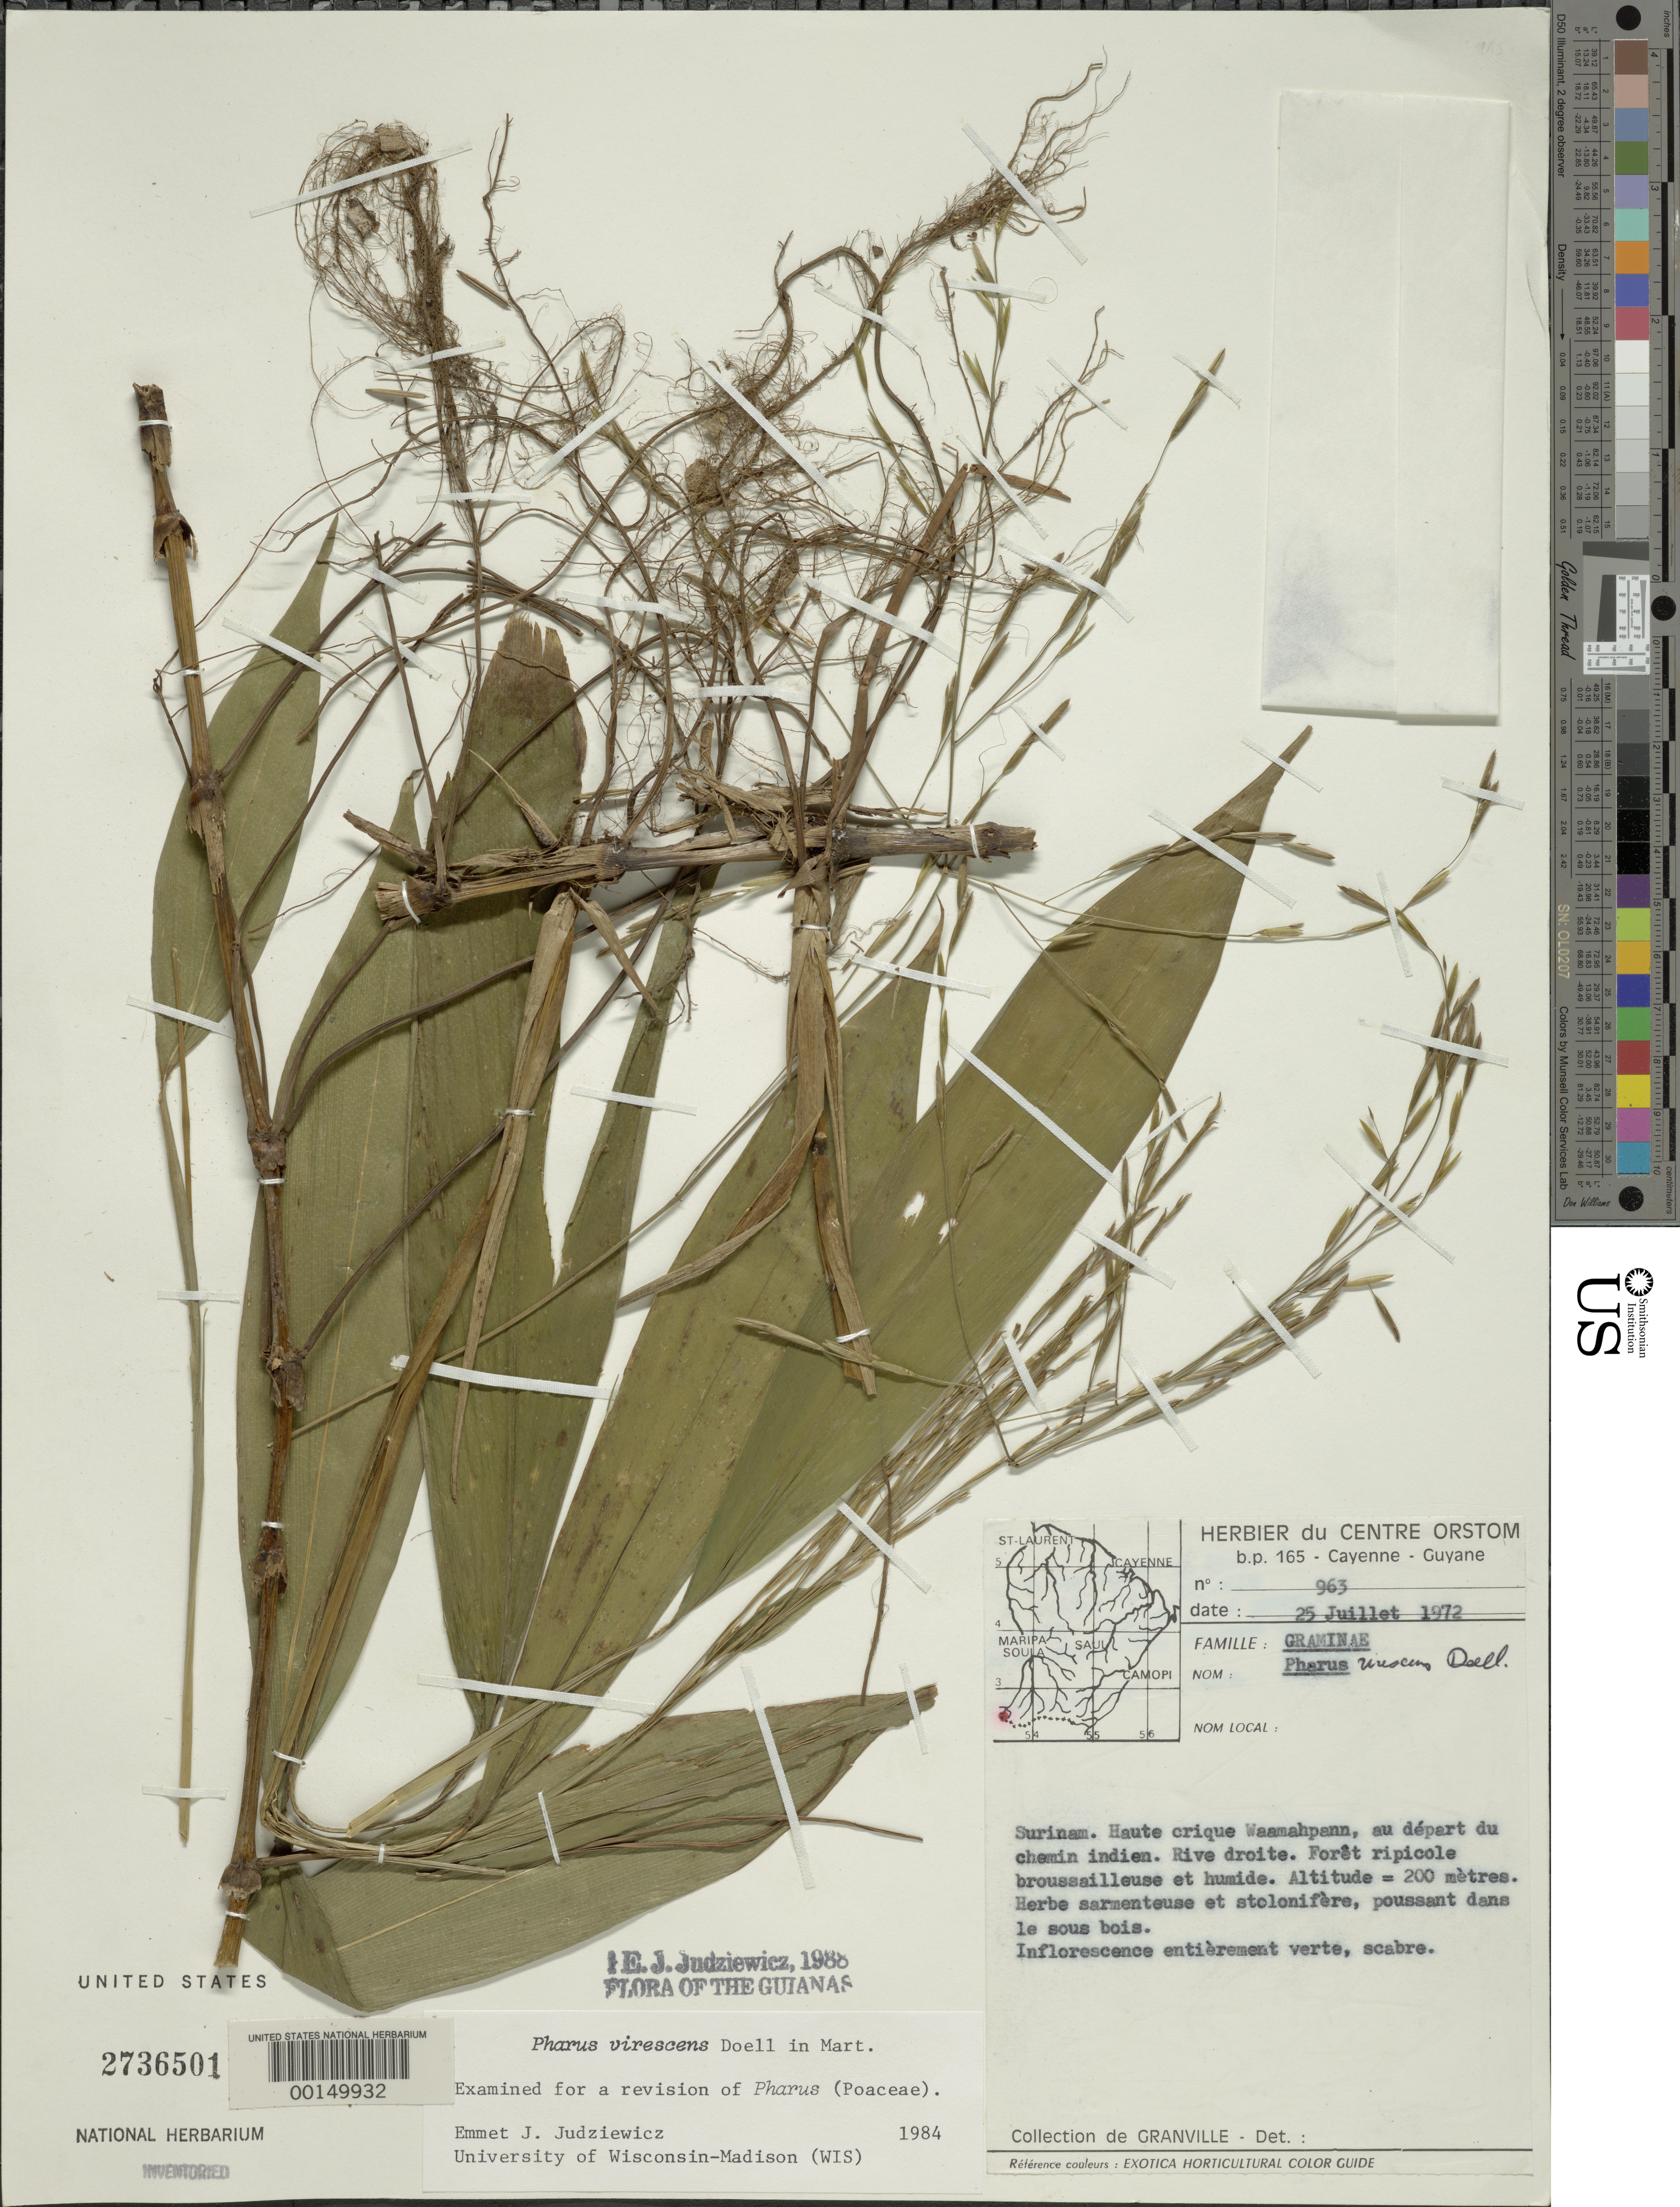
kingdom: Plantae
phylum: Tracheophyta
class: Liliopsida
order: Poales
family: Poaceae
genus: Pharus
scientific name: Pharus virescens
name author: Döll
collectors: J.-J. de Granville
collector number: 963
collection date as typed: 25 Jul 1972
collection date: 1972-07-25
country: French Guiana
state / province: Cayenne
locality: Cayenne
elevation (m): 200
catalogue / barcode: US 2736501